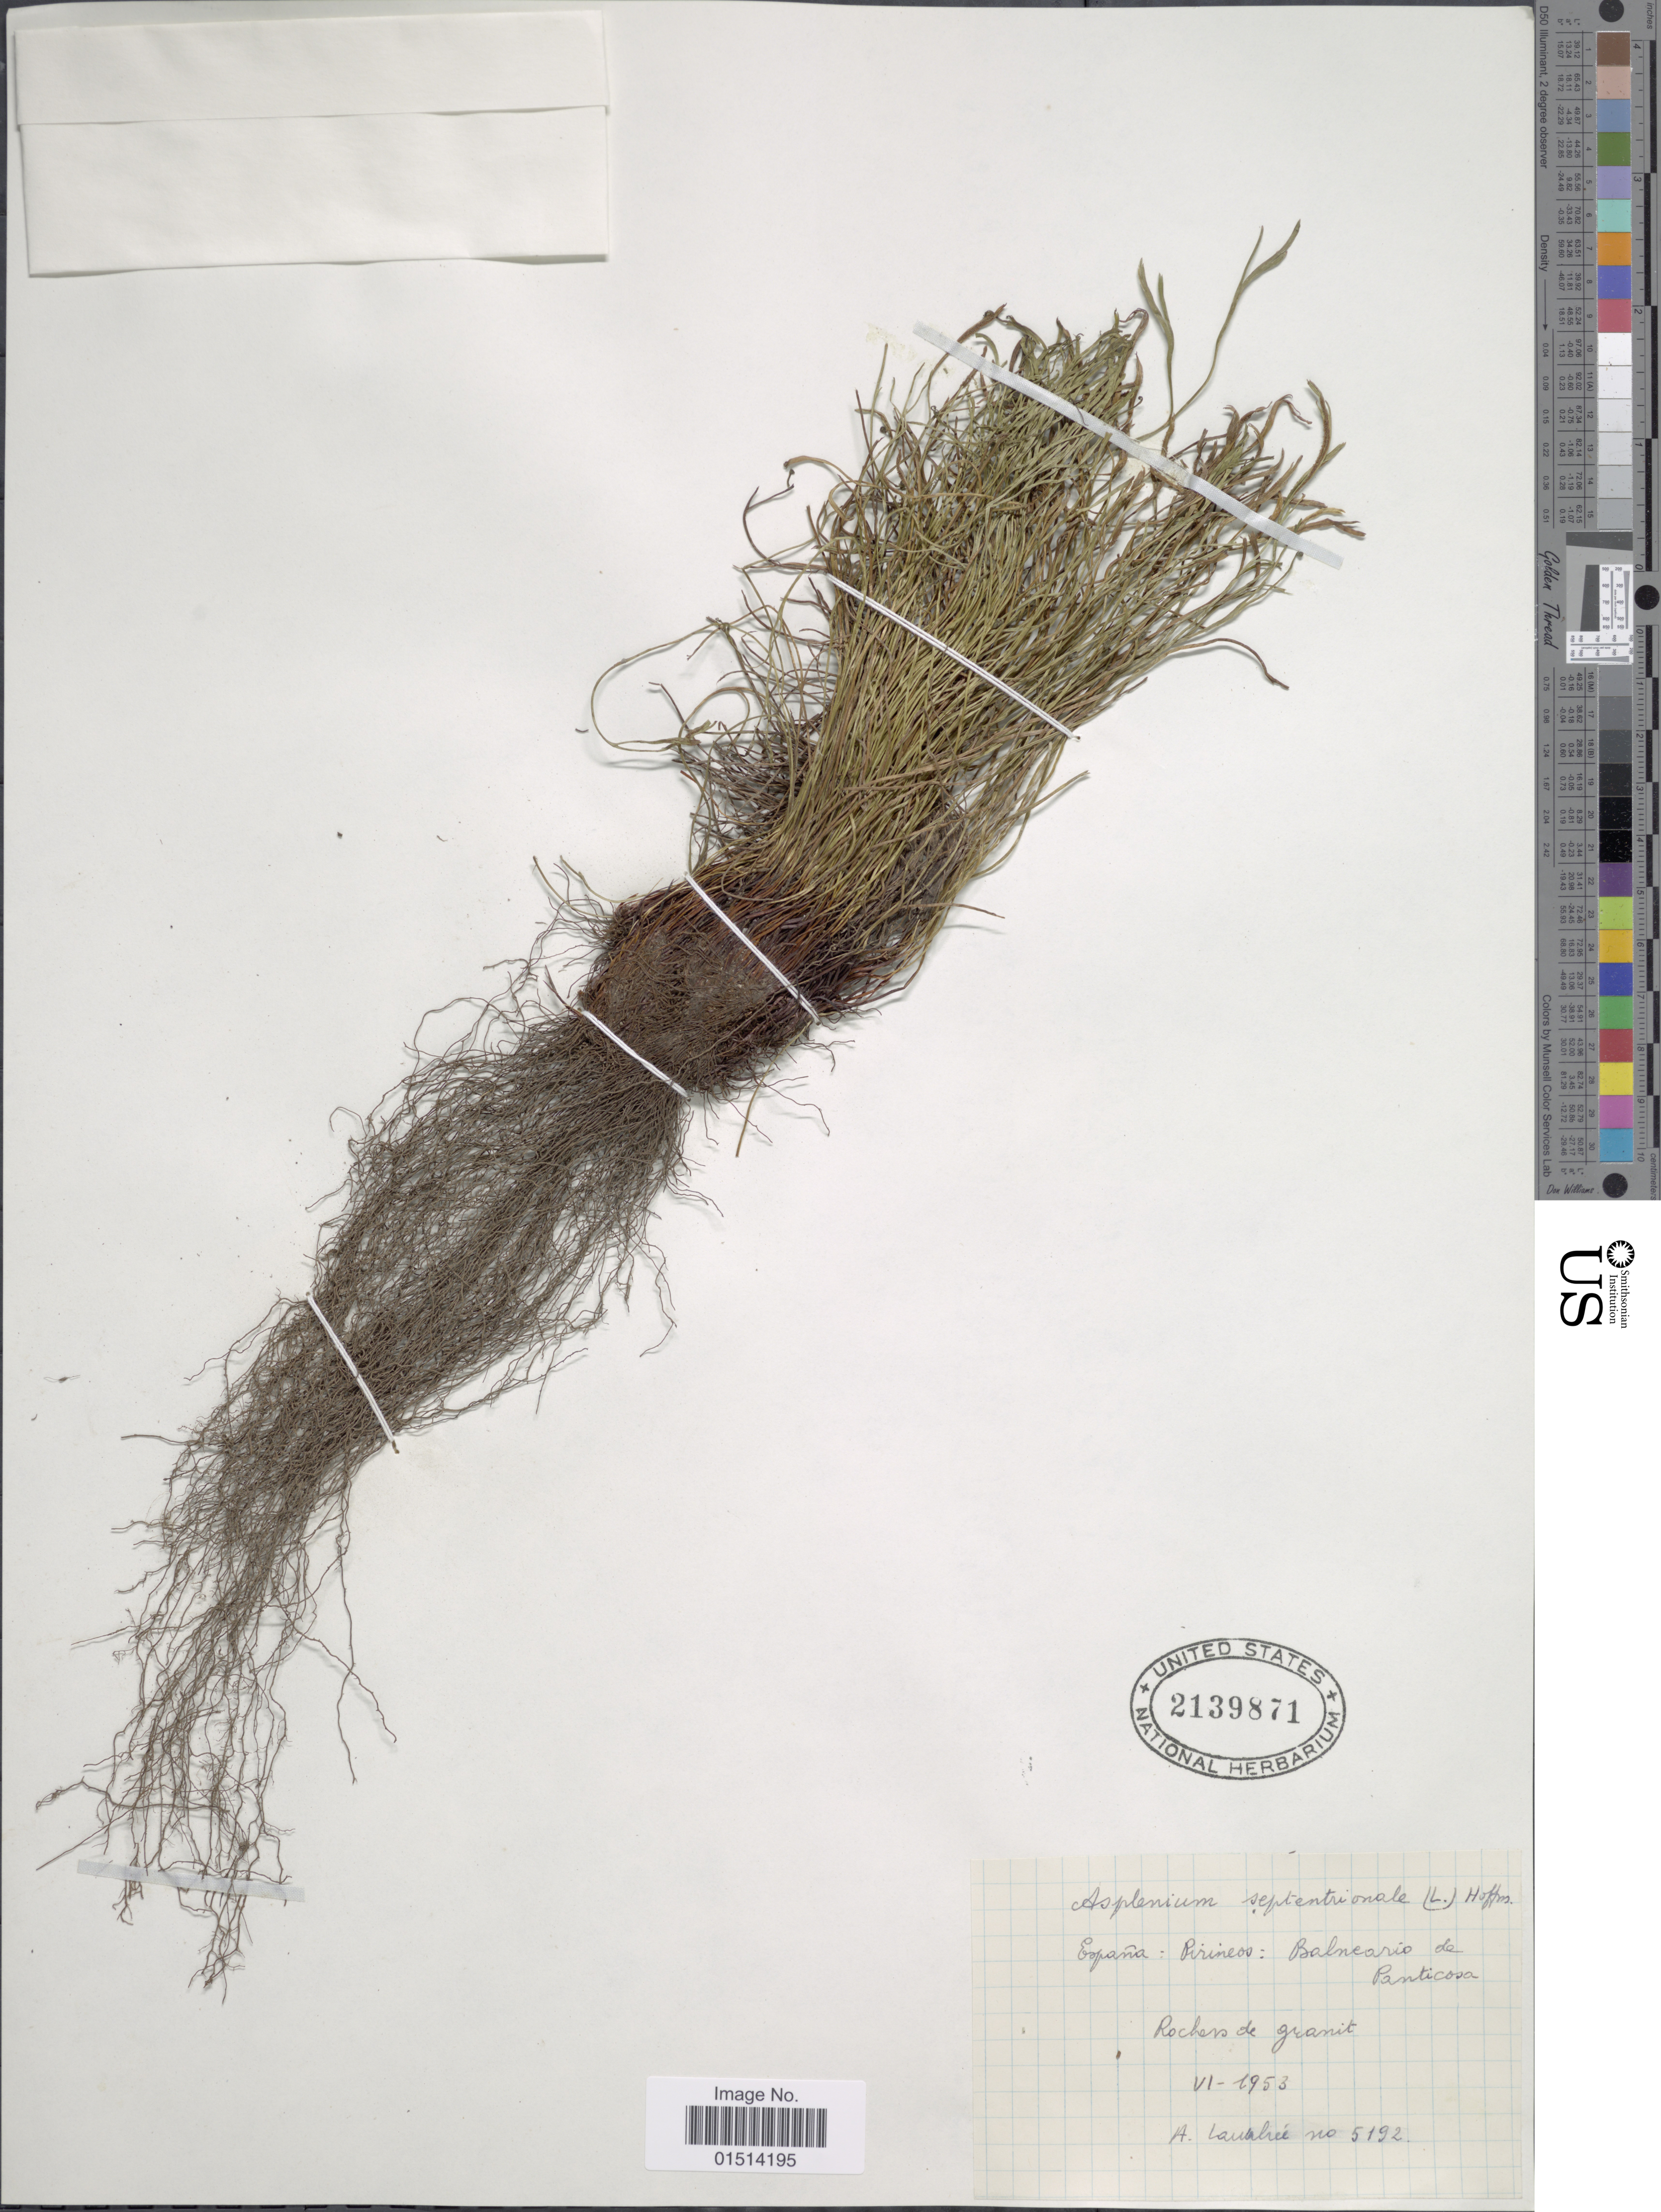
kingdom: Plantae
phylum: Tracheophyta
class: Polypodiopsida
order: Polypodiales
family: Aspleniaceae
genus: Asplenium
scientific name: Asplenium septentrionale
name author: (L.) Hoffm.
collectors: A. G. Lawalrée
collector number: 5192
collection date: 1953-06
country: Spain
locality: Espana: Pirineos: Balneario de Panticosa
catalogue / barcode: US 2139871